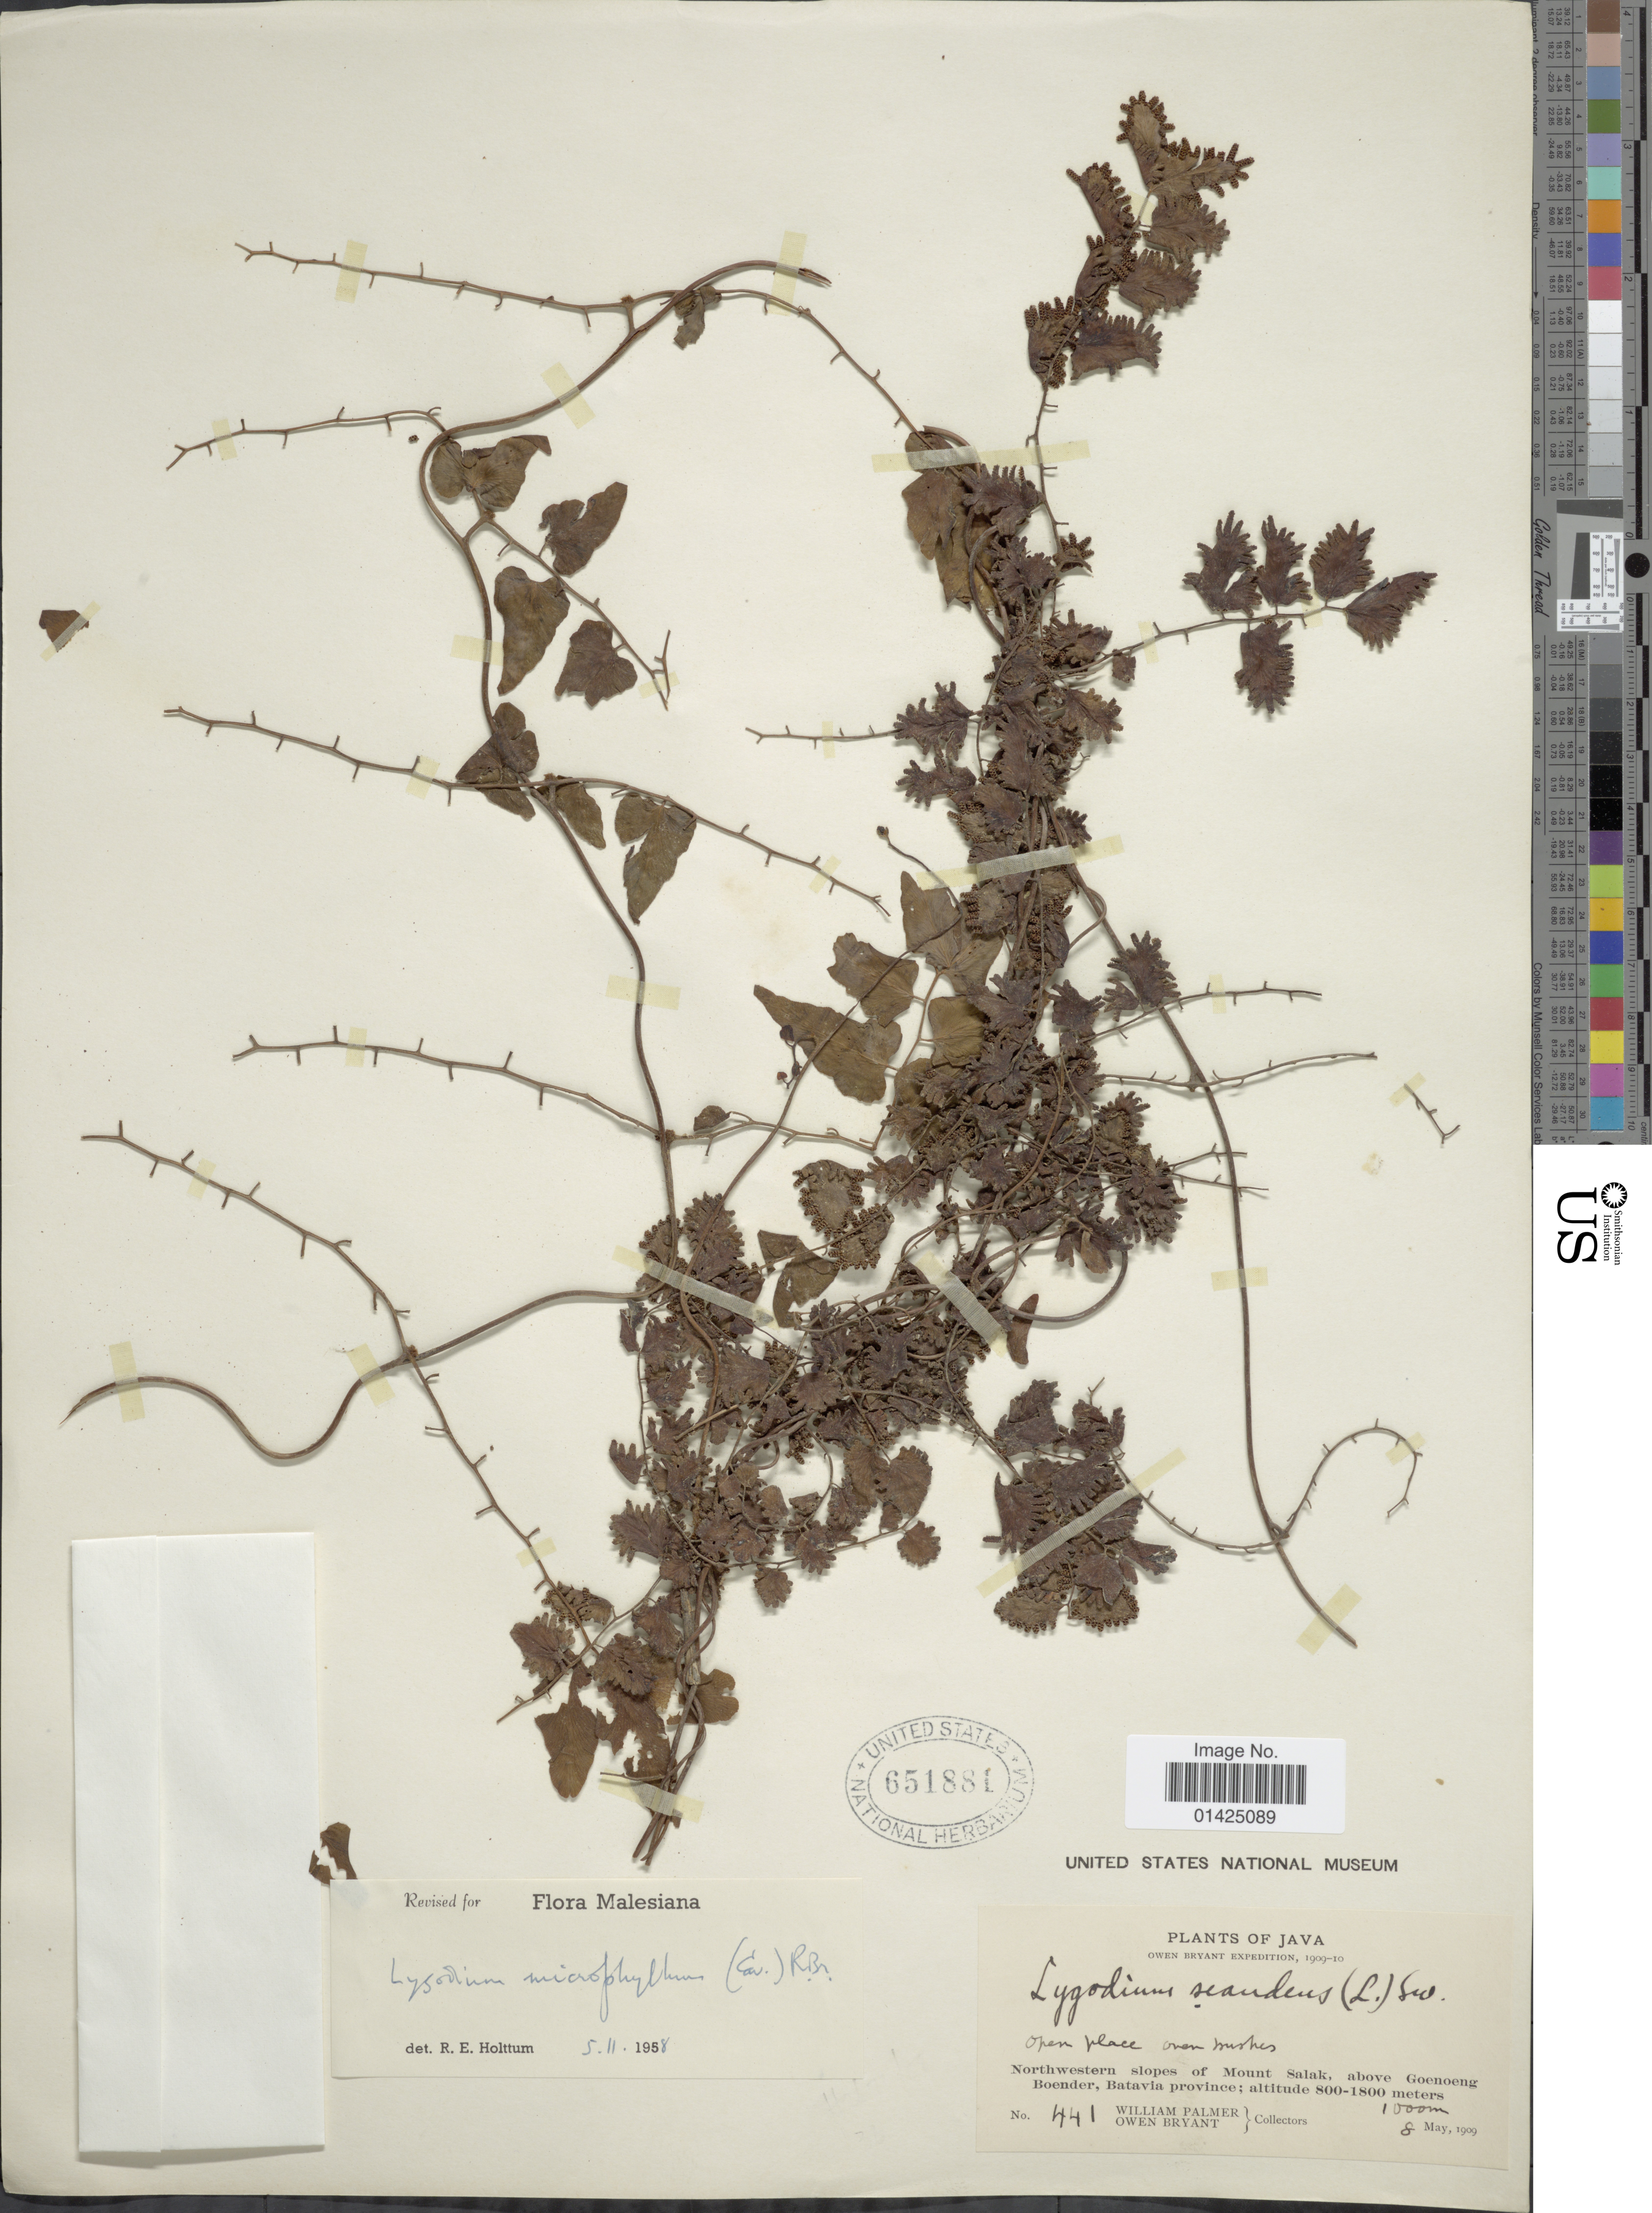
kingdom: Plantae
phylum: Tracheophyta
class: Polypodiopsida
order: Schizaeales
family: Lygodiaceae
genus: Lygodium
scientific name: Lygodium microphyllum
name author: (Cav.) R. Br.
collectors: W. Palmer & O. Bryant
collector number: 441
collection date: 1909-05-08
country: Indonesia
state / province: Java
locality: Northwestern slopes of Mount Salak Goenoeng Boender, Batavia province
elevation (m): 800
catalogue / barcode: US 651881